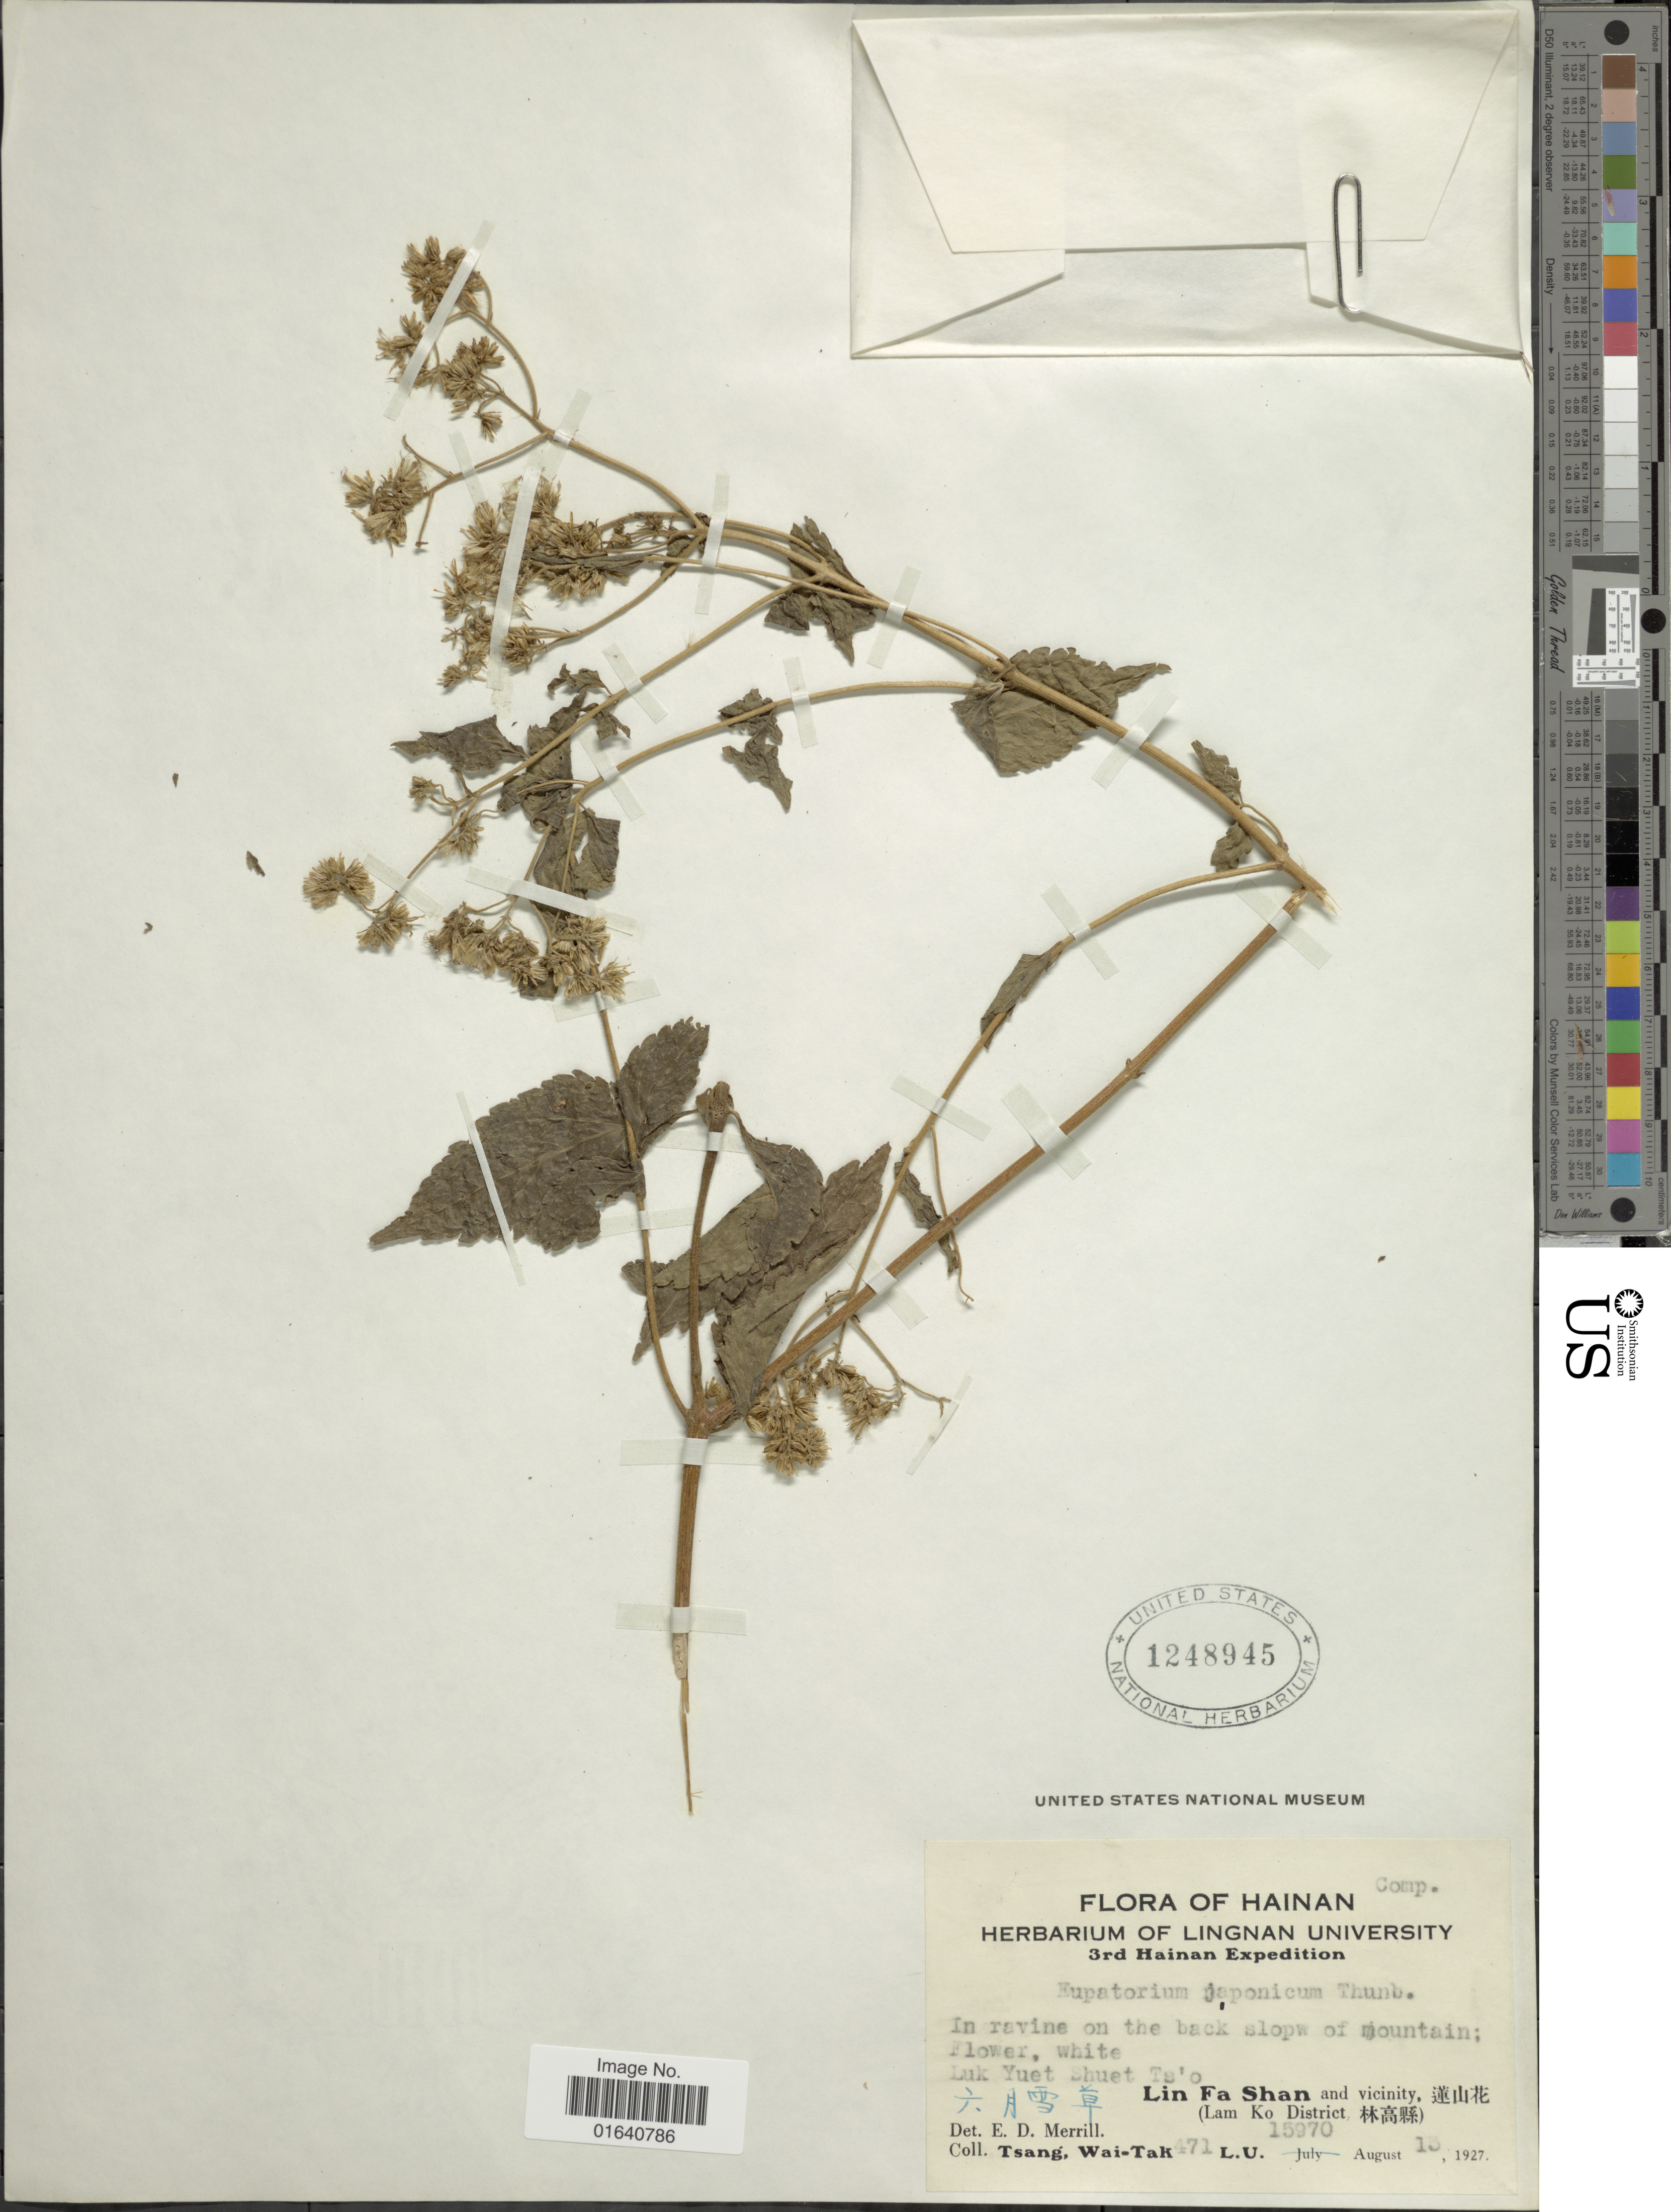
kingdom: Plantae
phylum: Tracheophyta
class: Magnoliopsida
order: Asterales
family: Asteraceae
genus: Eupatorium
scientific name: Eupatorium japonicum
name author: Thunb.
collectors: W. T. Tsang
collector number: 471/15970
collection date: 1927-08-13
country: China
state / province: Hainan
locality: ravine on the back slope of mountain; Luk Yuet Ts'o,, Lin fa Shan and vicinity, (Lam Ko District,)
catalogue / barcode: US 1248945